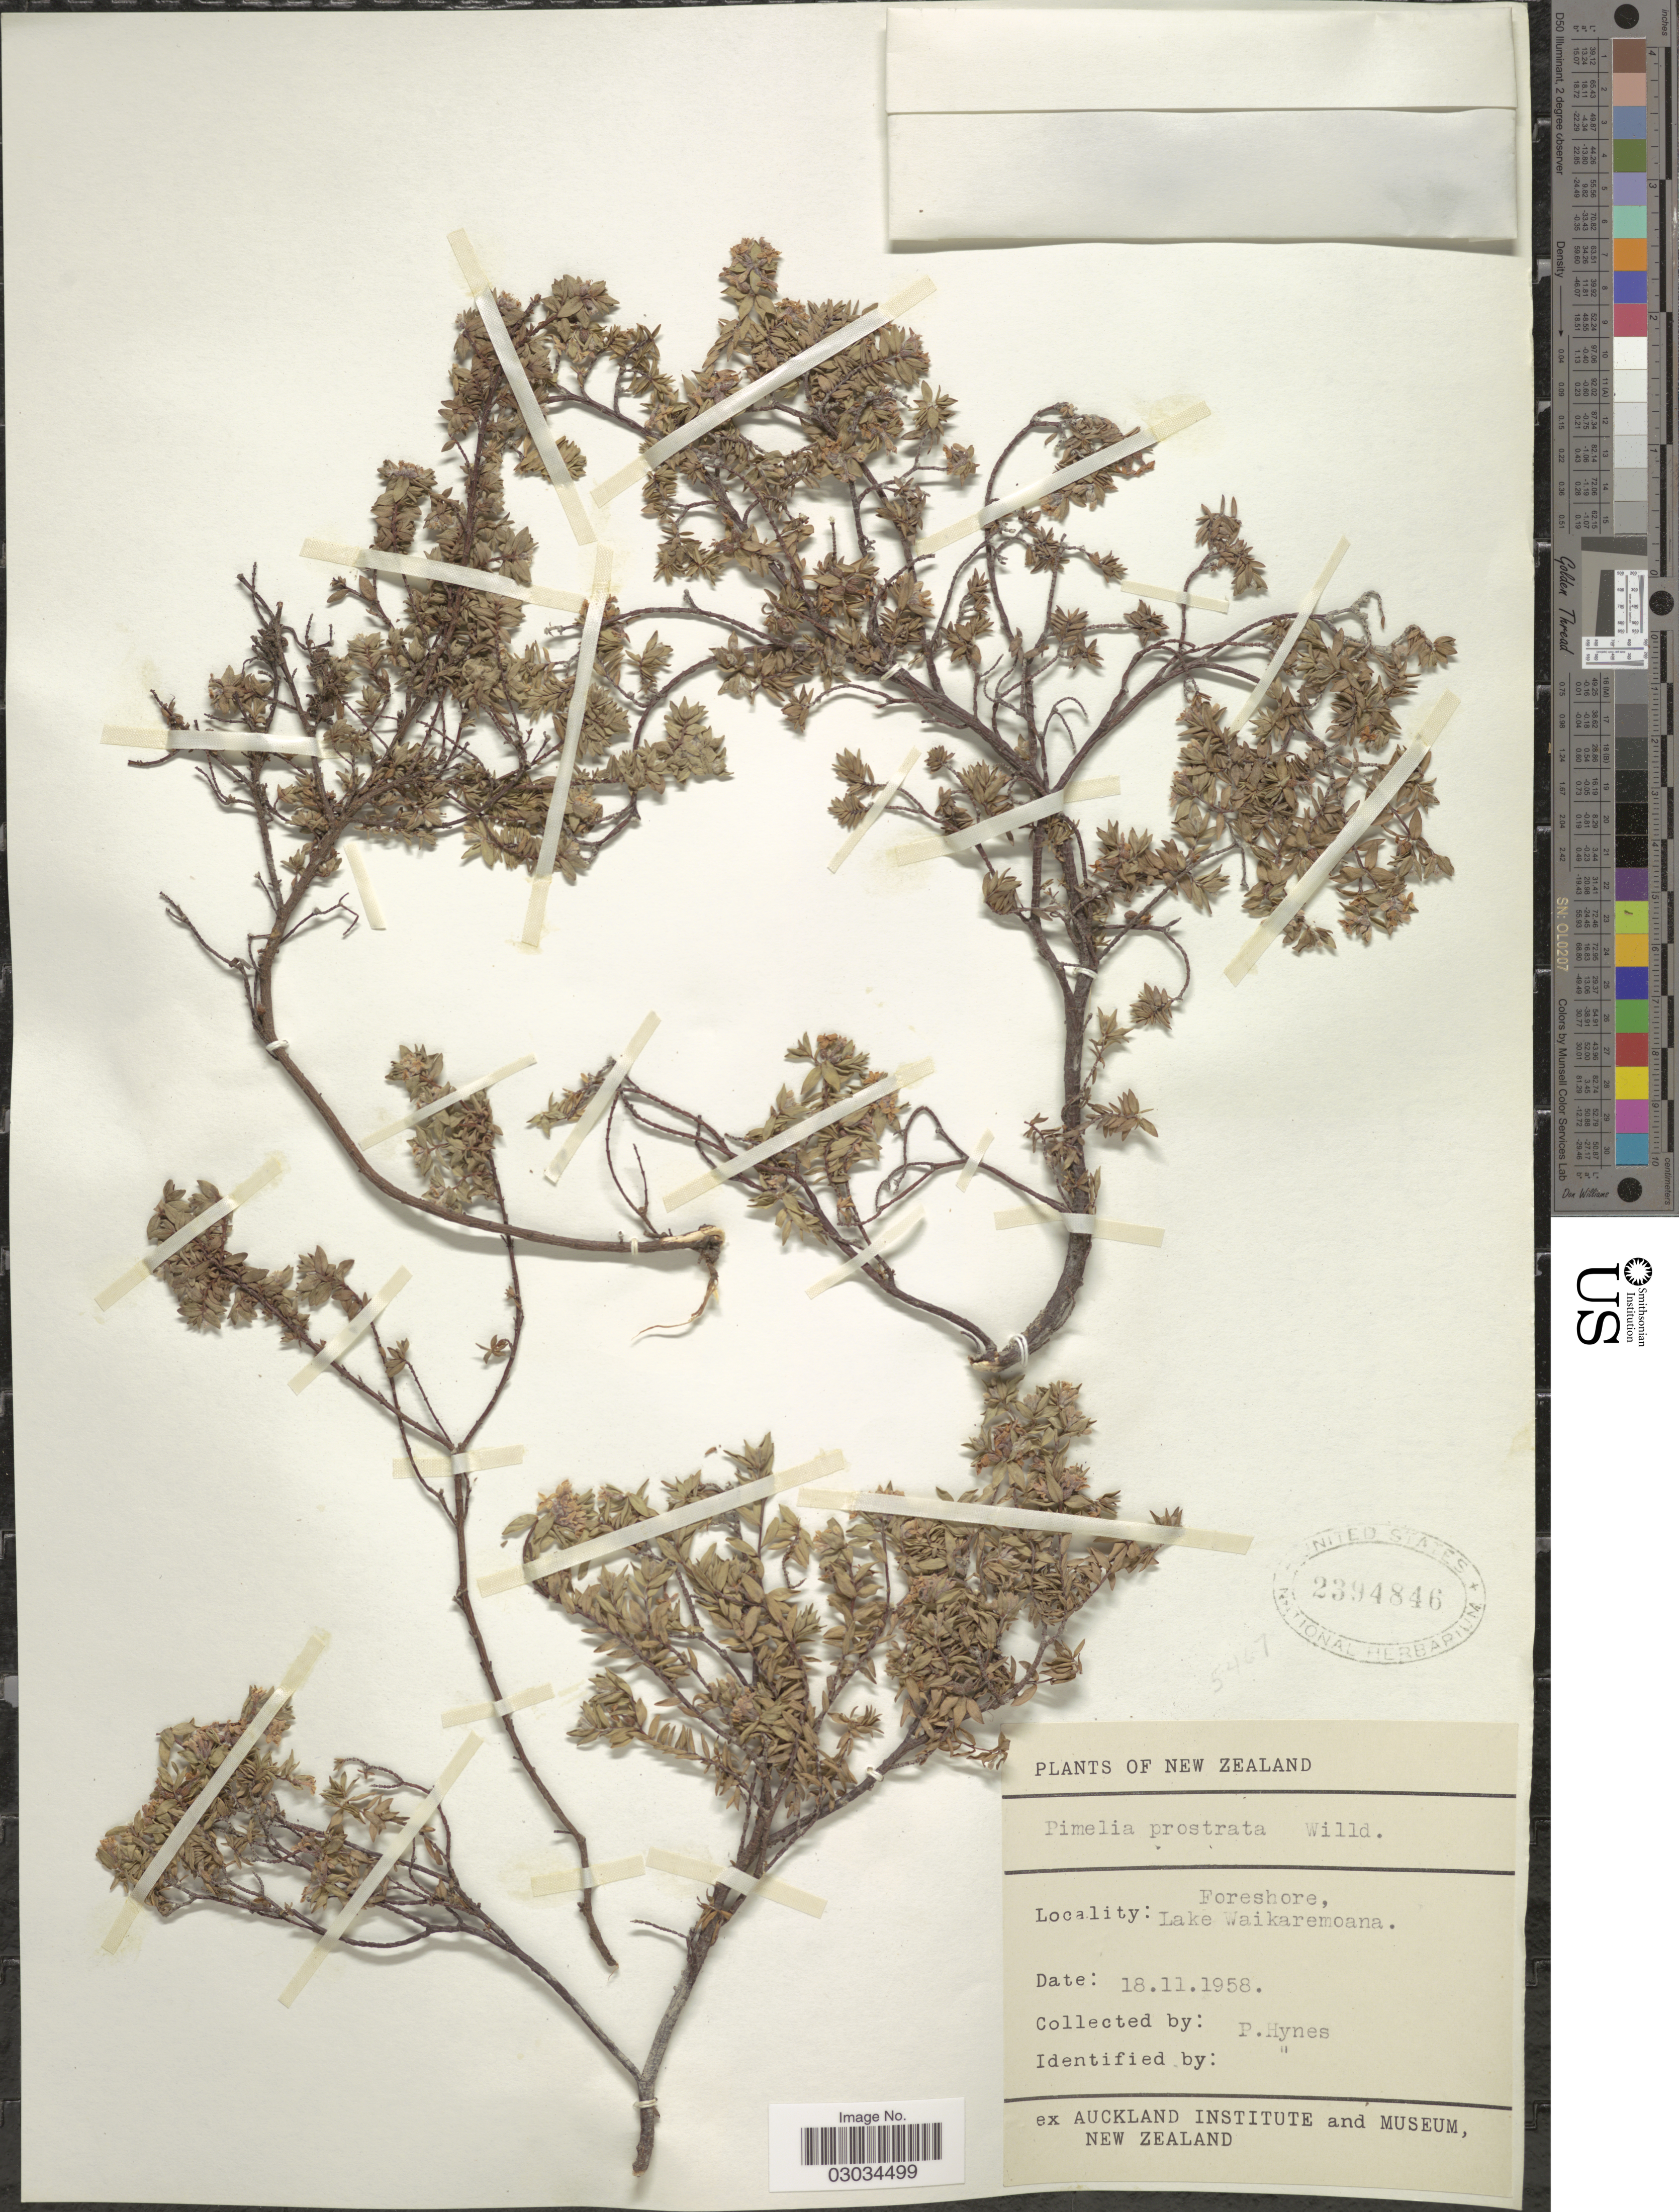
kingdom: Plantae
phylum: Tracheophyta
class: Magnoliopsida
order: Malvales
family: Thymelaeaceae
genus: Pimelea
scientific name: Pimelea prostrata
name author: Willd.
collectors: P. Hynes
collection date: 1958-11-18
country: New Zealand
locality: Foreshore, Lake Waikaremoana.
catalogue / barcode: US 2394846